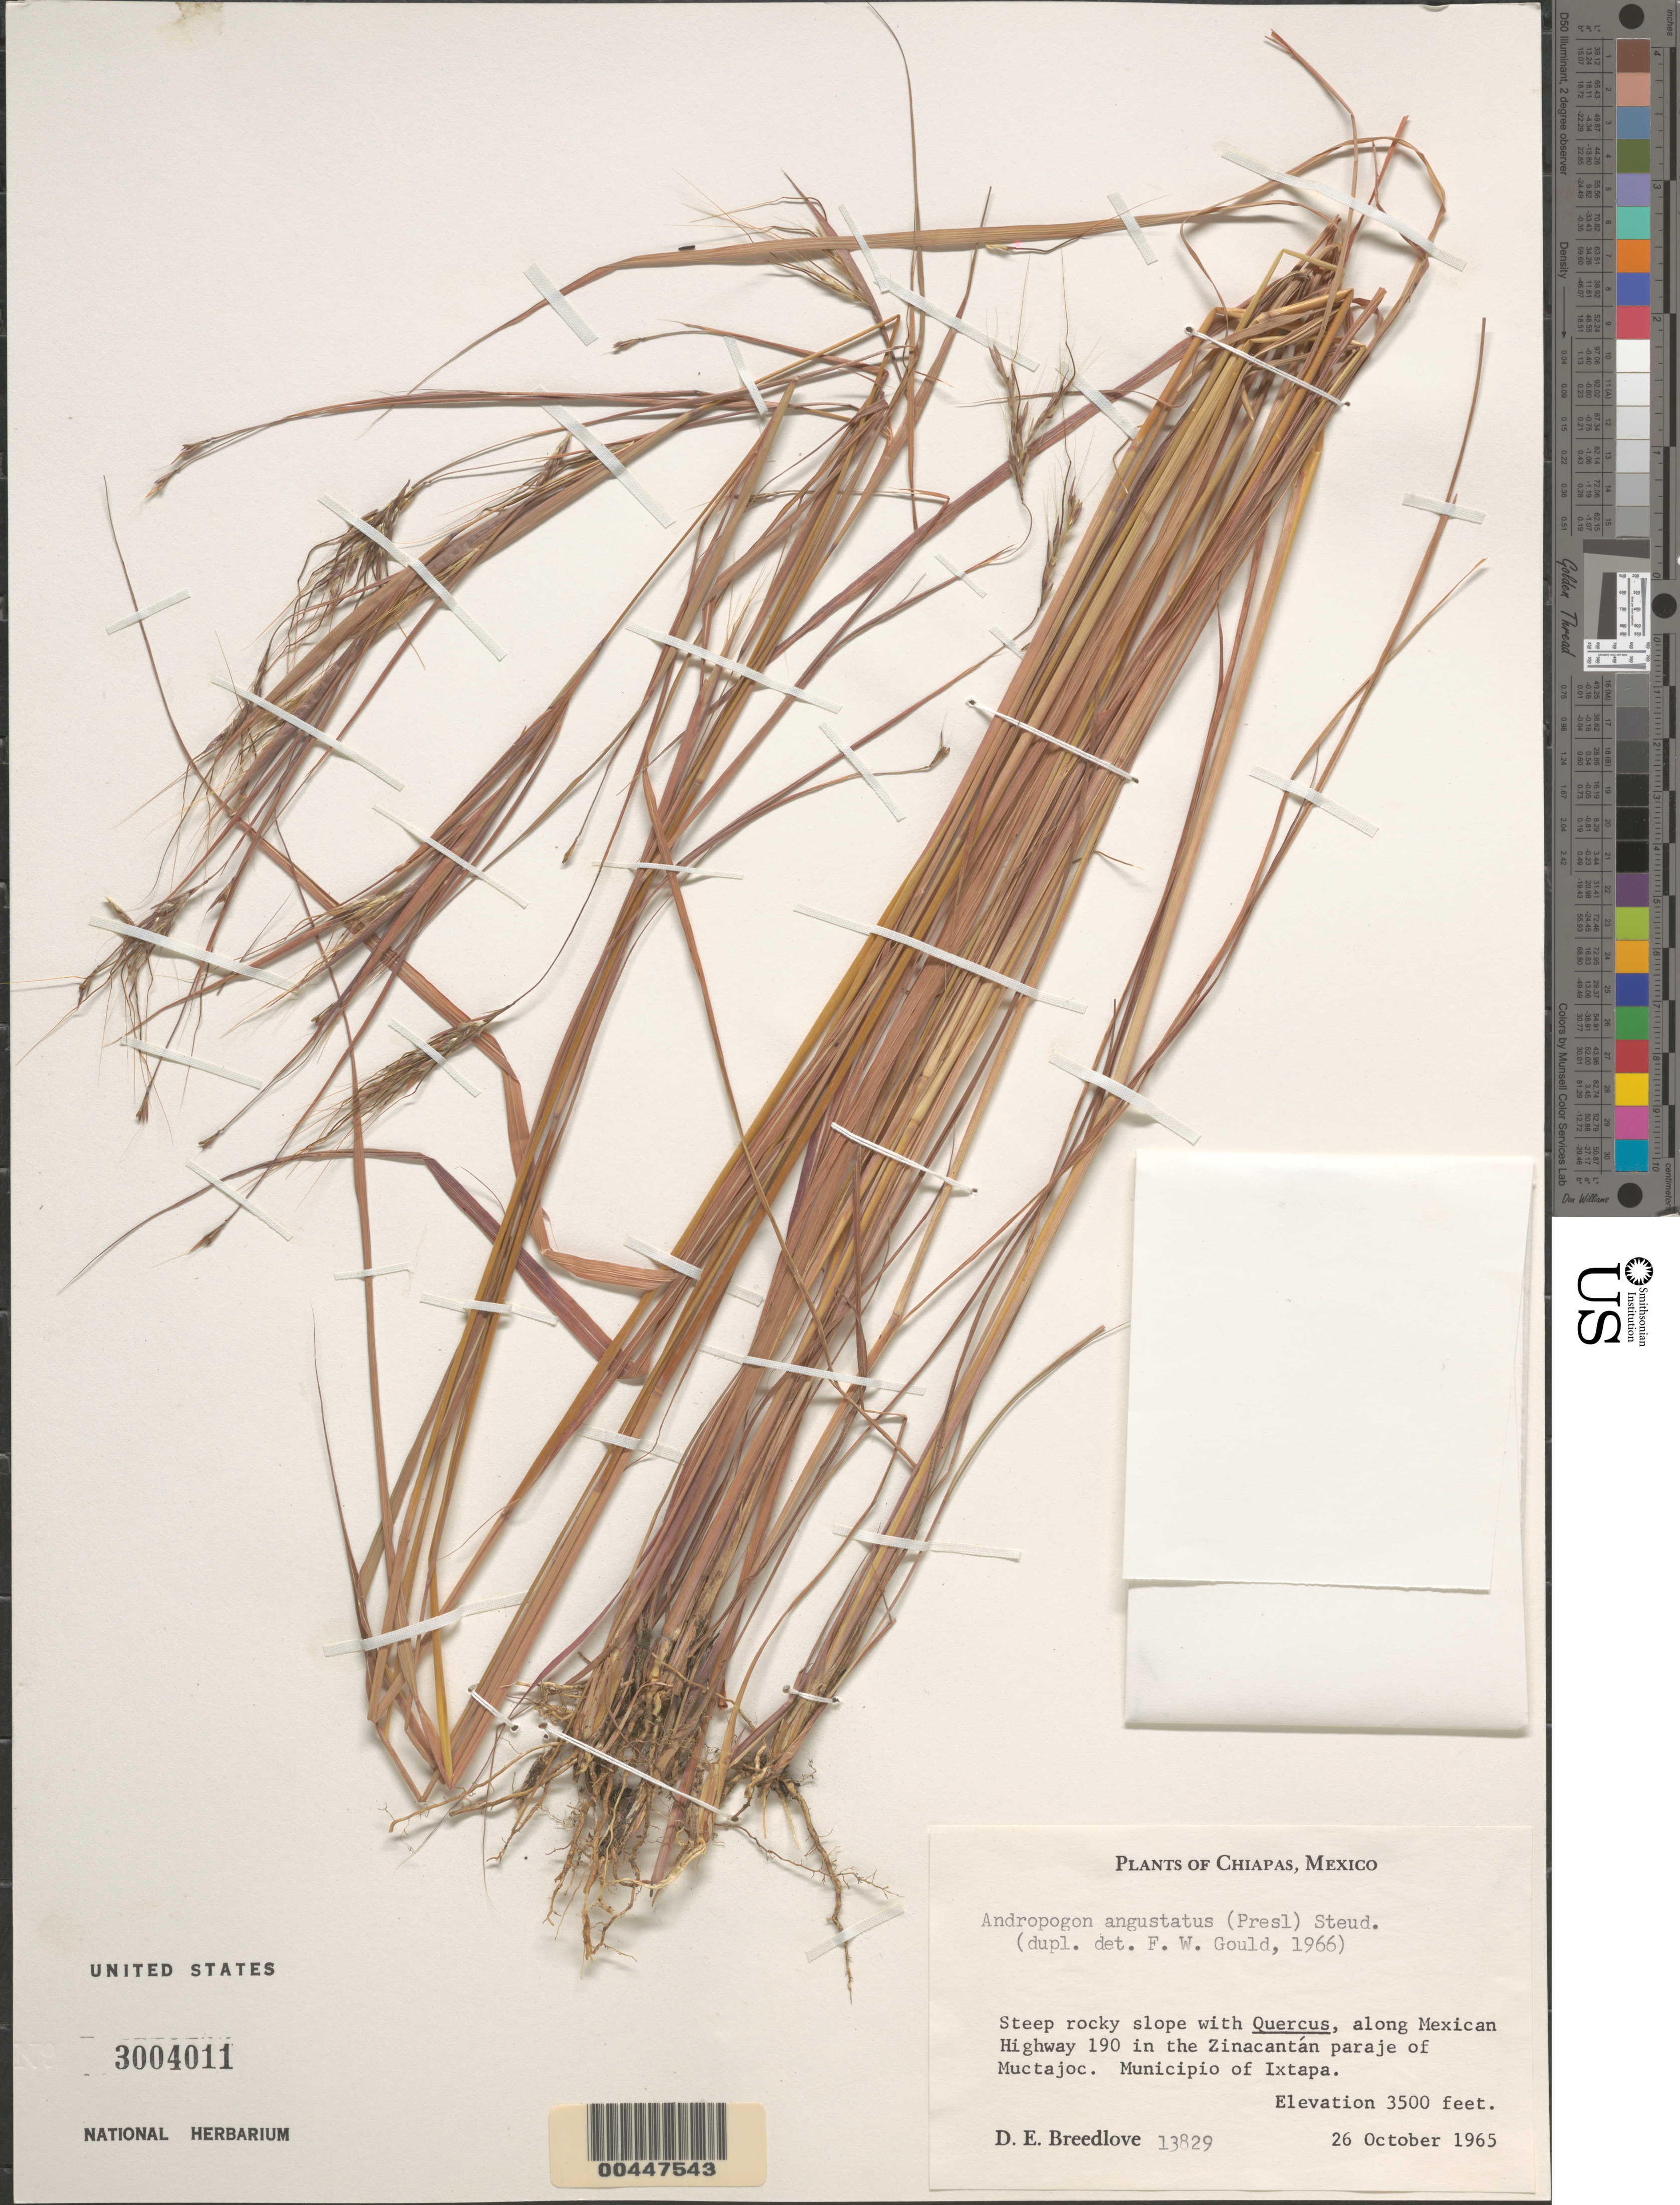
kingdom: Plantae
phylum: Tracheophyta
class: Liliopsida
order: Poales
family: Poaceae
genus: Andropogon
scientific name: Andropogon angustatus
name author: (J. Presl) Steud.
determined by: Gould, F. W.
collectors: D. E. Breedlove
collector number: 13829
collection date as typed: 26 Oct 1965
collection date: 1965-10-26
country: Mexico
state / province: Chiapas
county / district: Ixtapa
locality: Along Mexican Hwy 190 in the Zinacantán paraje of Muctajoc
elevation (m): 1067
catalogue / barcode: US 3004011